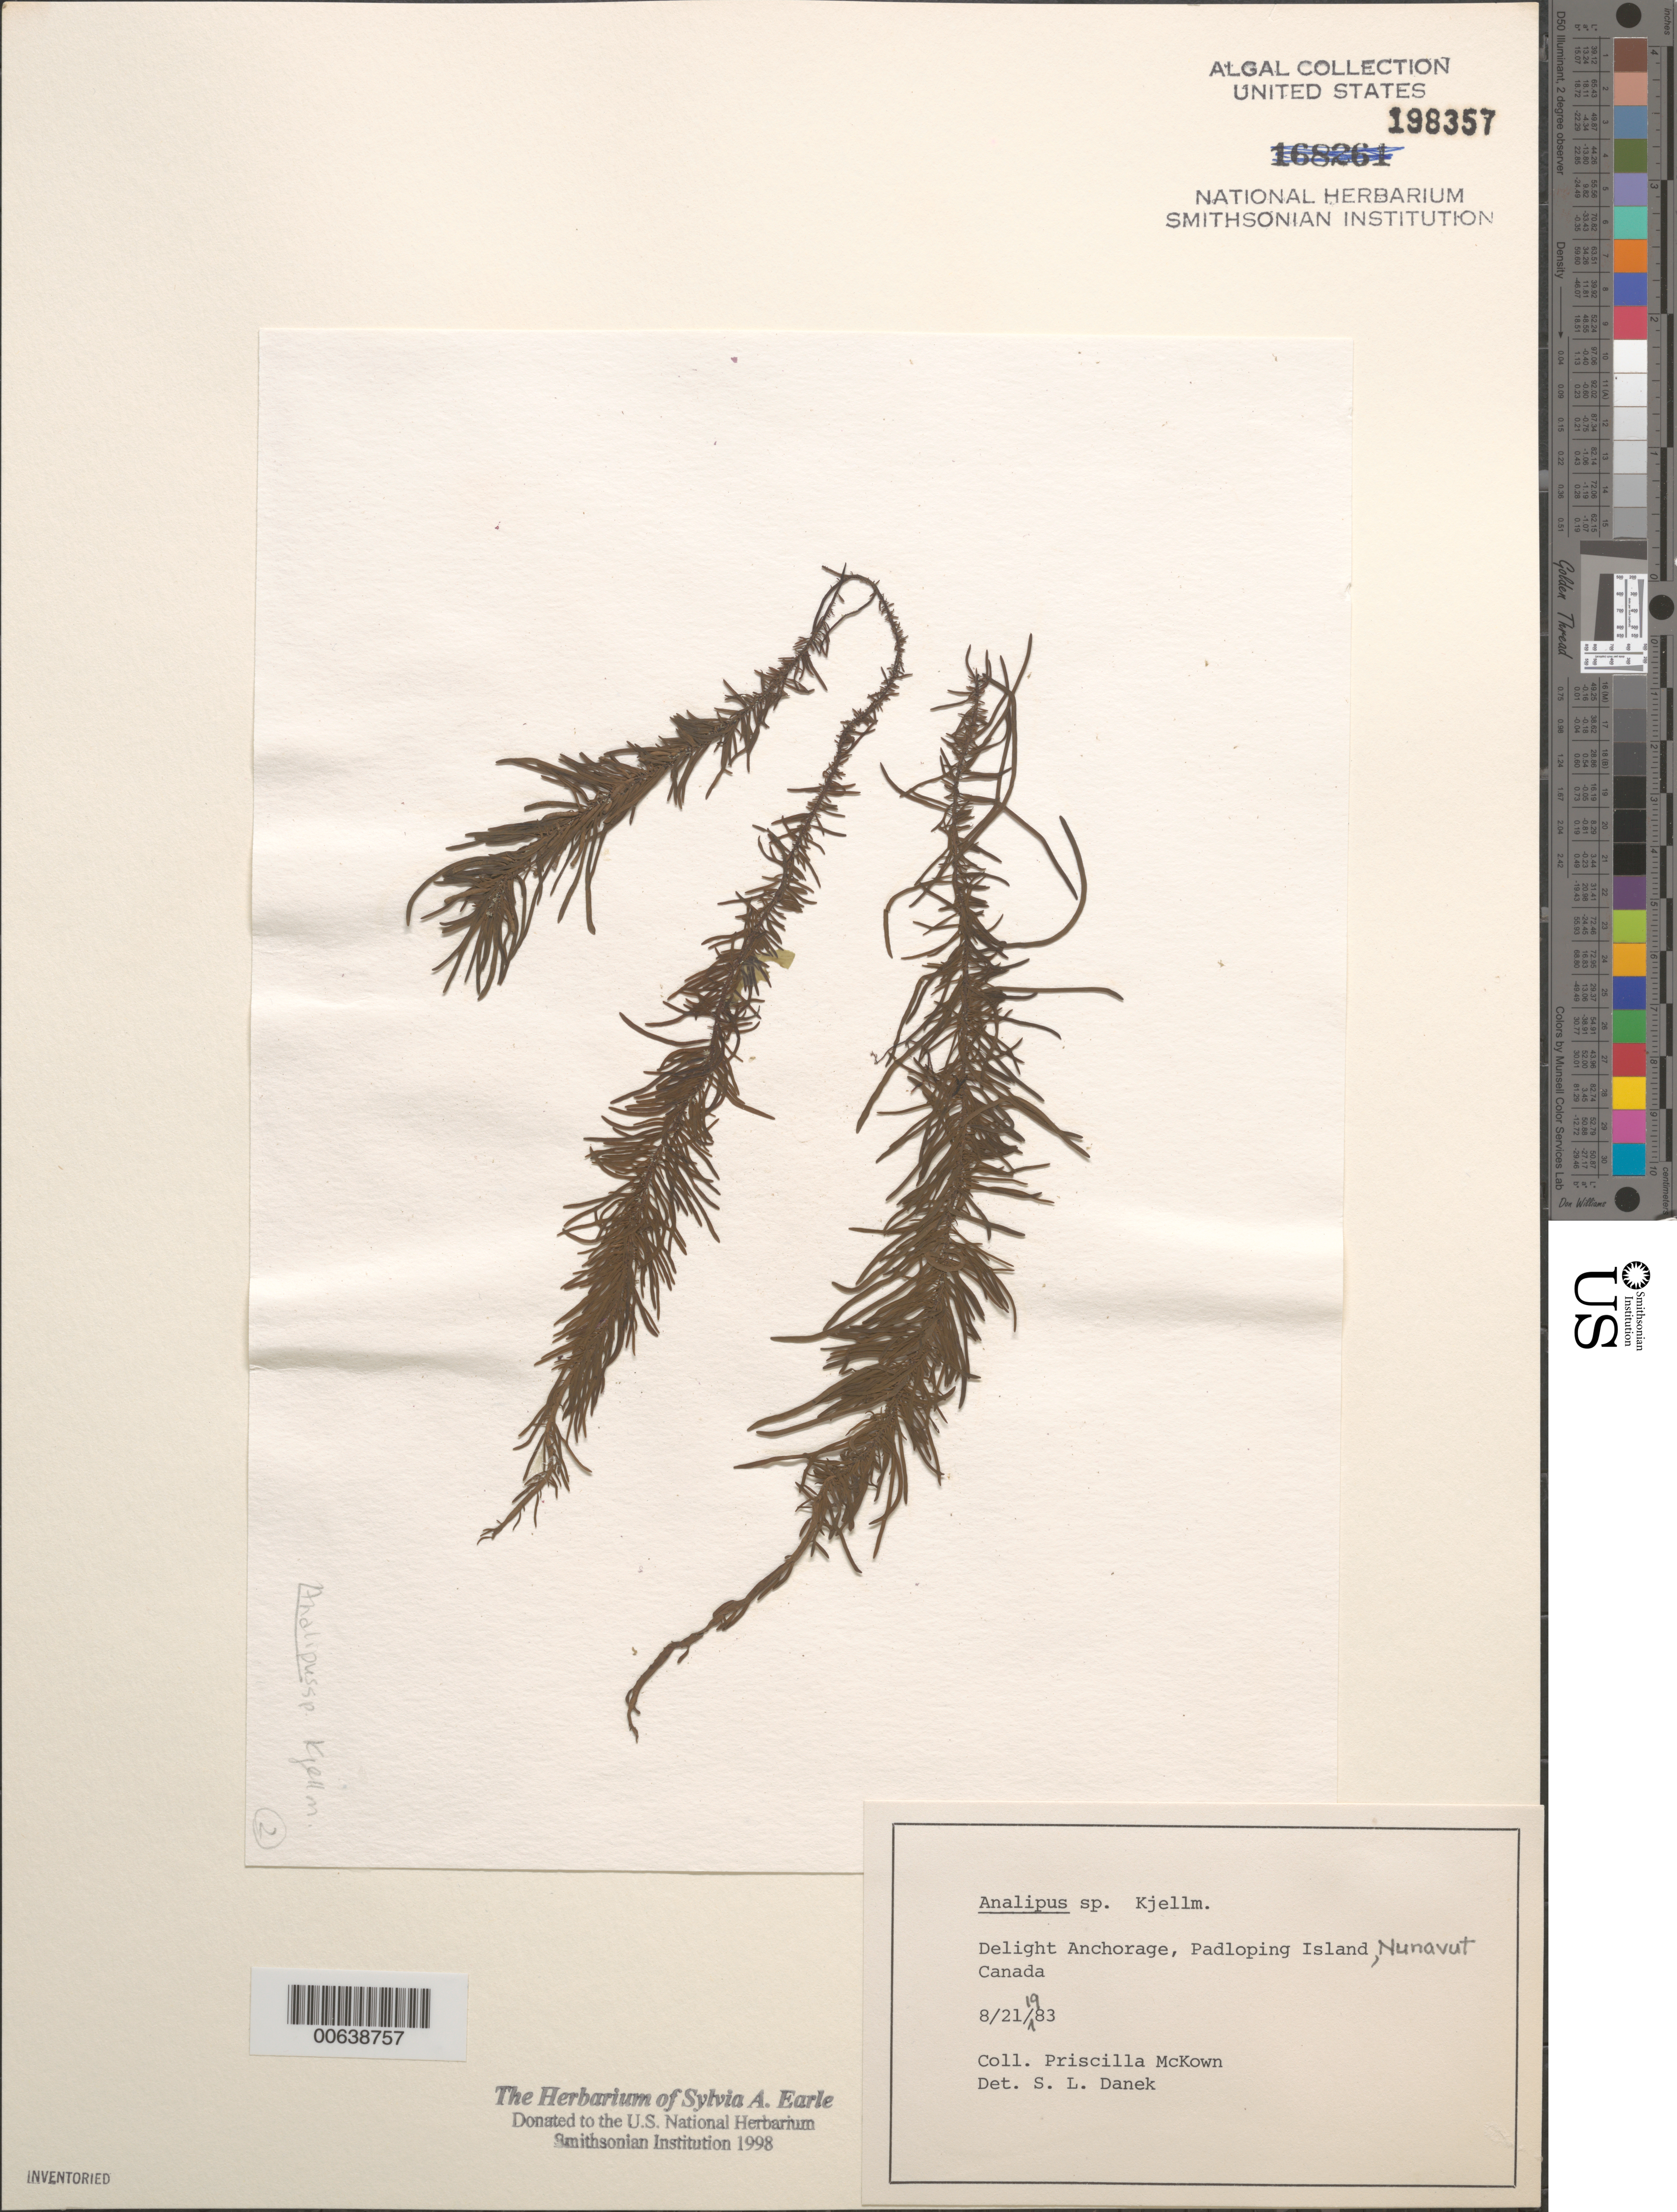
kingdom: Chromista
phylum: Ochrophyta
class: Phaeophyceae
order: Ectocarpales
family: Chordariaceae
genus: Analipus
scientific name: Analipus sp.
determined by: Danek, S. L.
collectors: P. McKown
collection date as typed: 18 Aug 1983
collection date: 1983-08-18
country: Canada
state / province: Nunavut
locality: Delight anchorage, padloping island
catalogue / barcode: US 198357